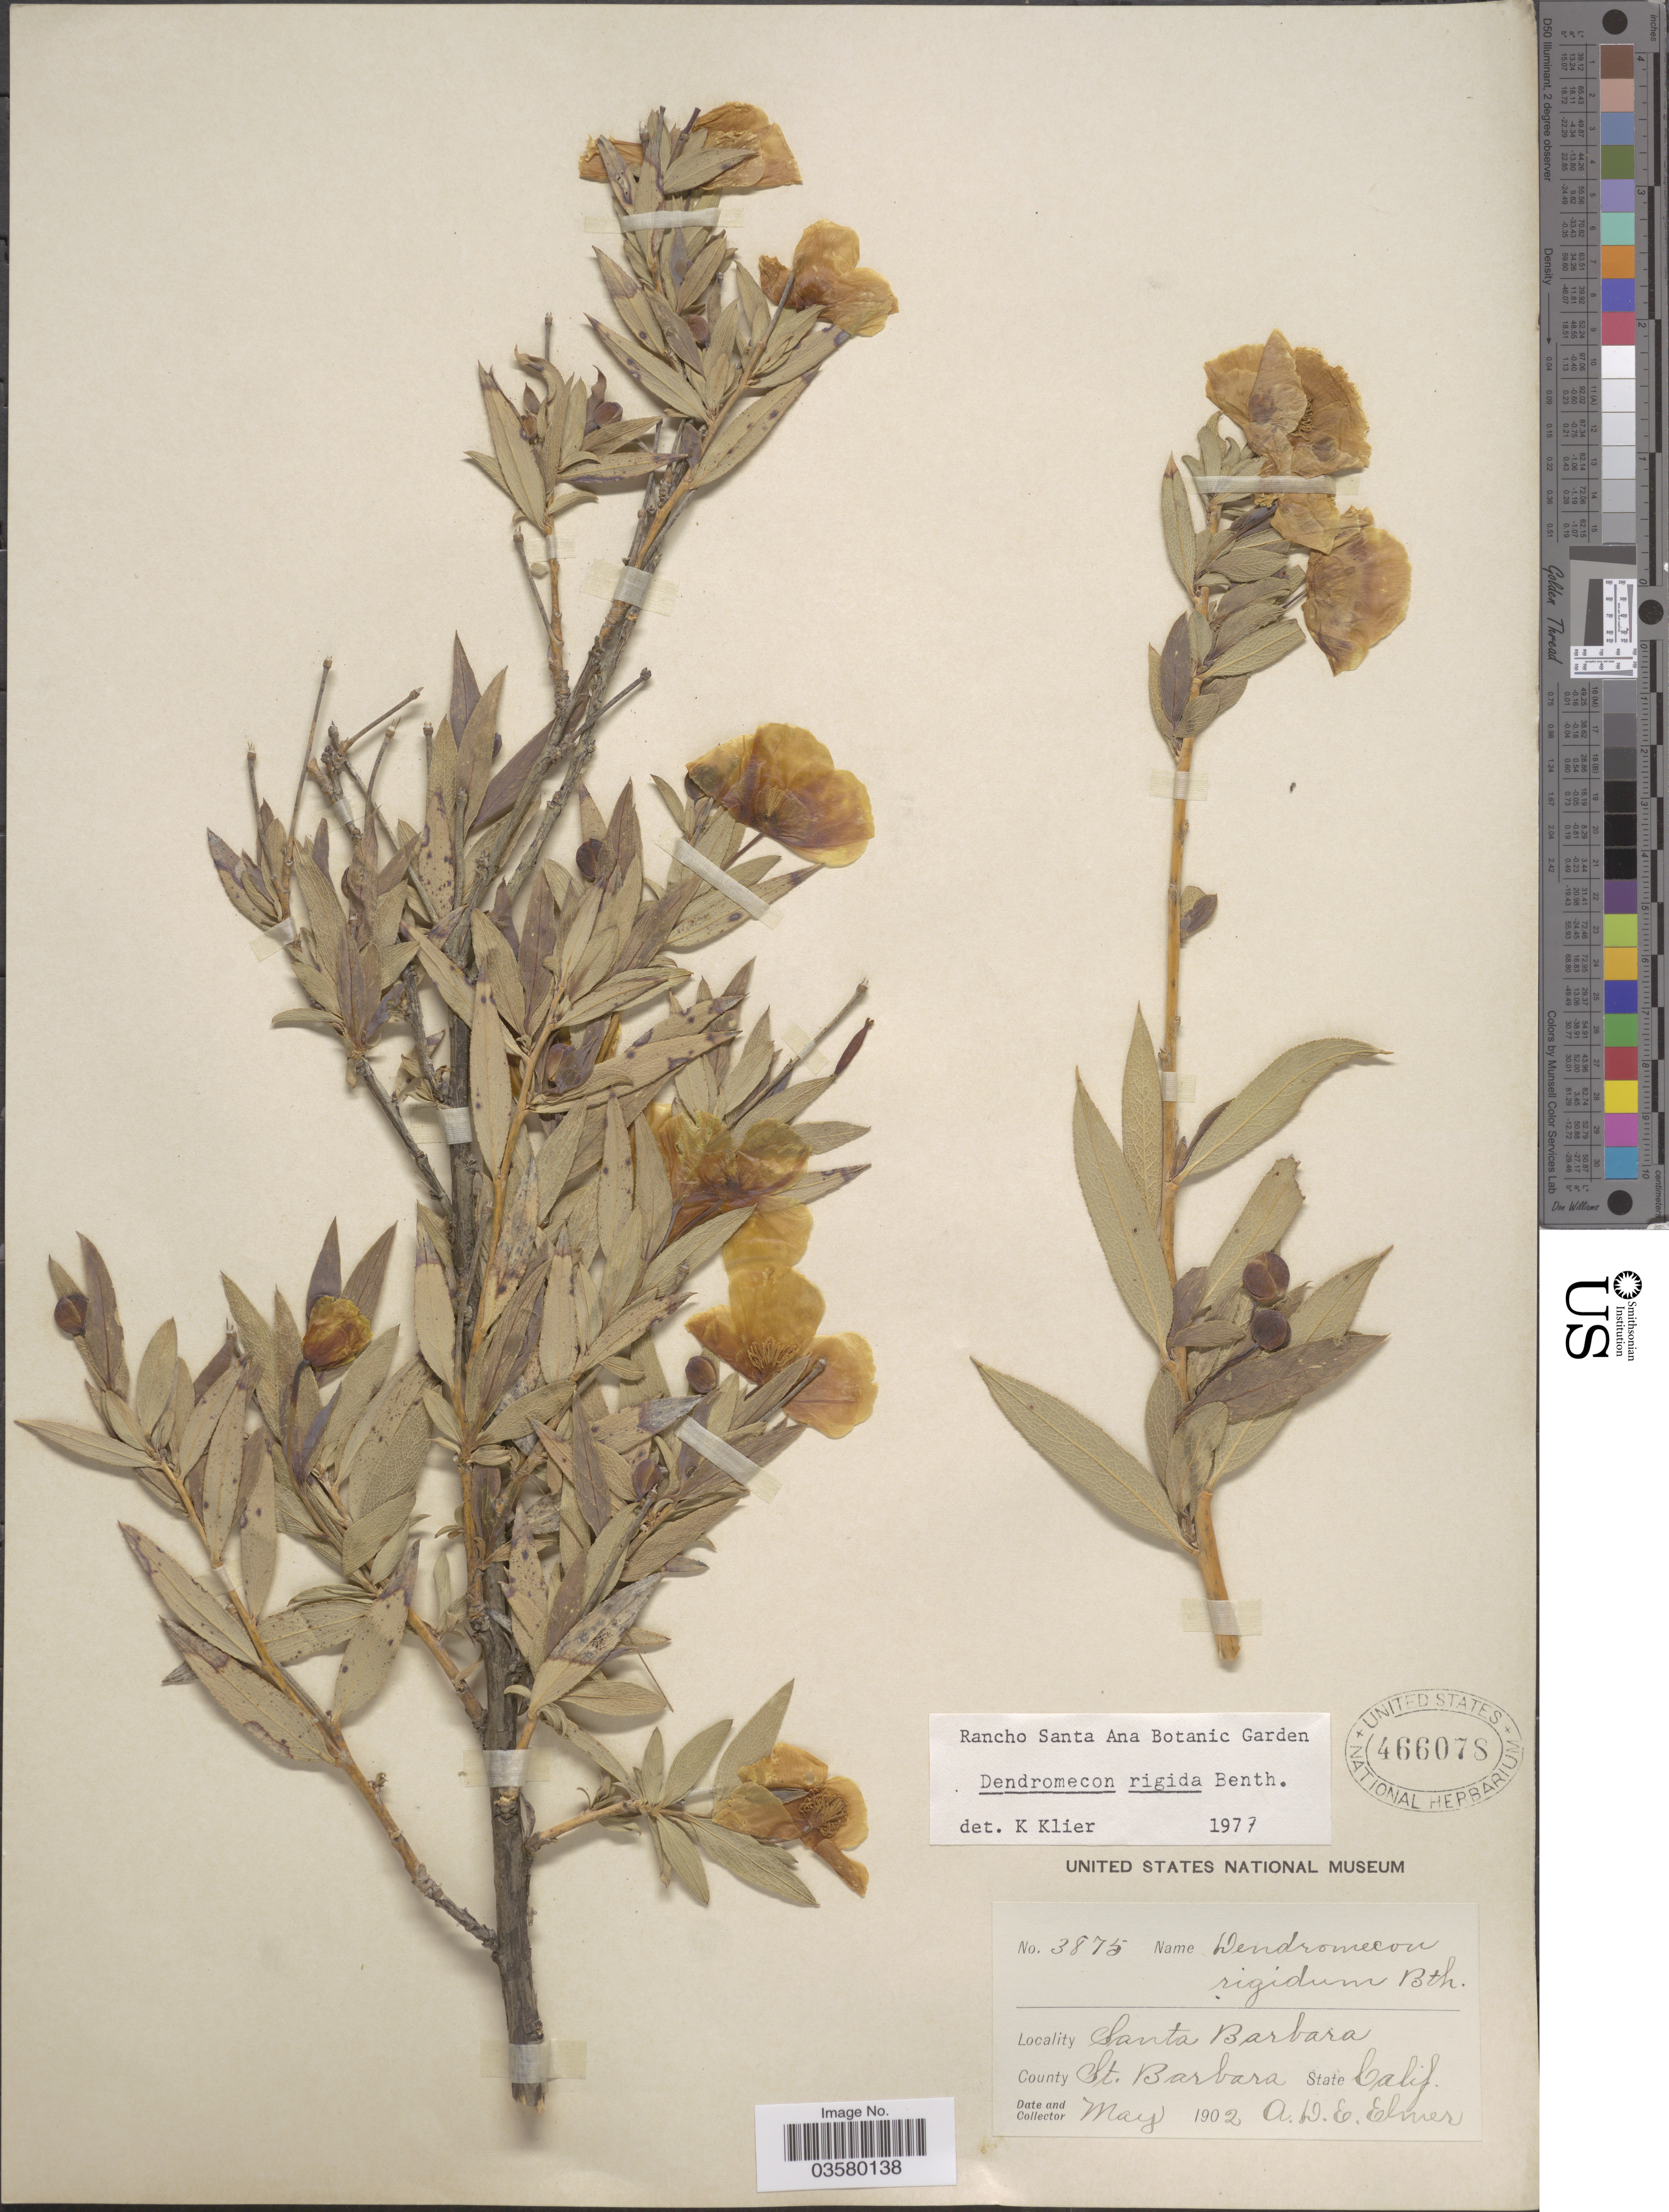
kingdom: Plantae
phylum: Tracheophyta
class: Magnoliopsida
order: Ranunculales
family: Papaveraceae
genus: Dendromecon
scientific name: Dendromecon rigida subsp. rigida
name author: Benth.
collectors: A. D. E. Elmer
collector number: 3875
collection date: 1902-05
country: United States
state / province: California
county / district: Santa Barbara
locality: Santa Barbara, County St. Barbara.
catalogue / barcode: US 466078